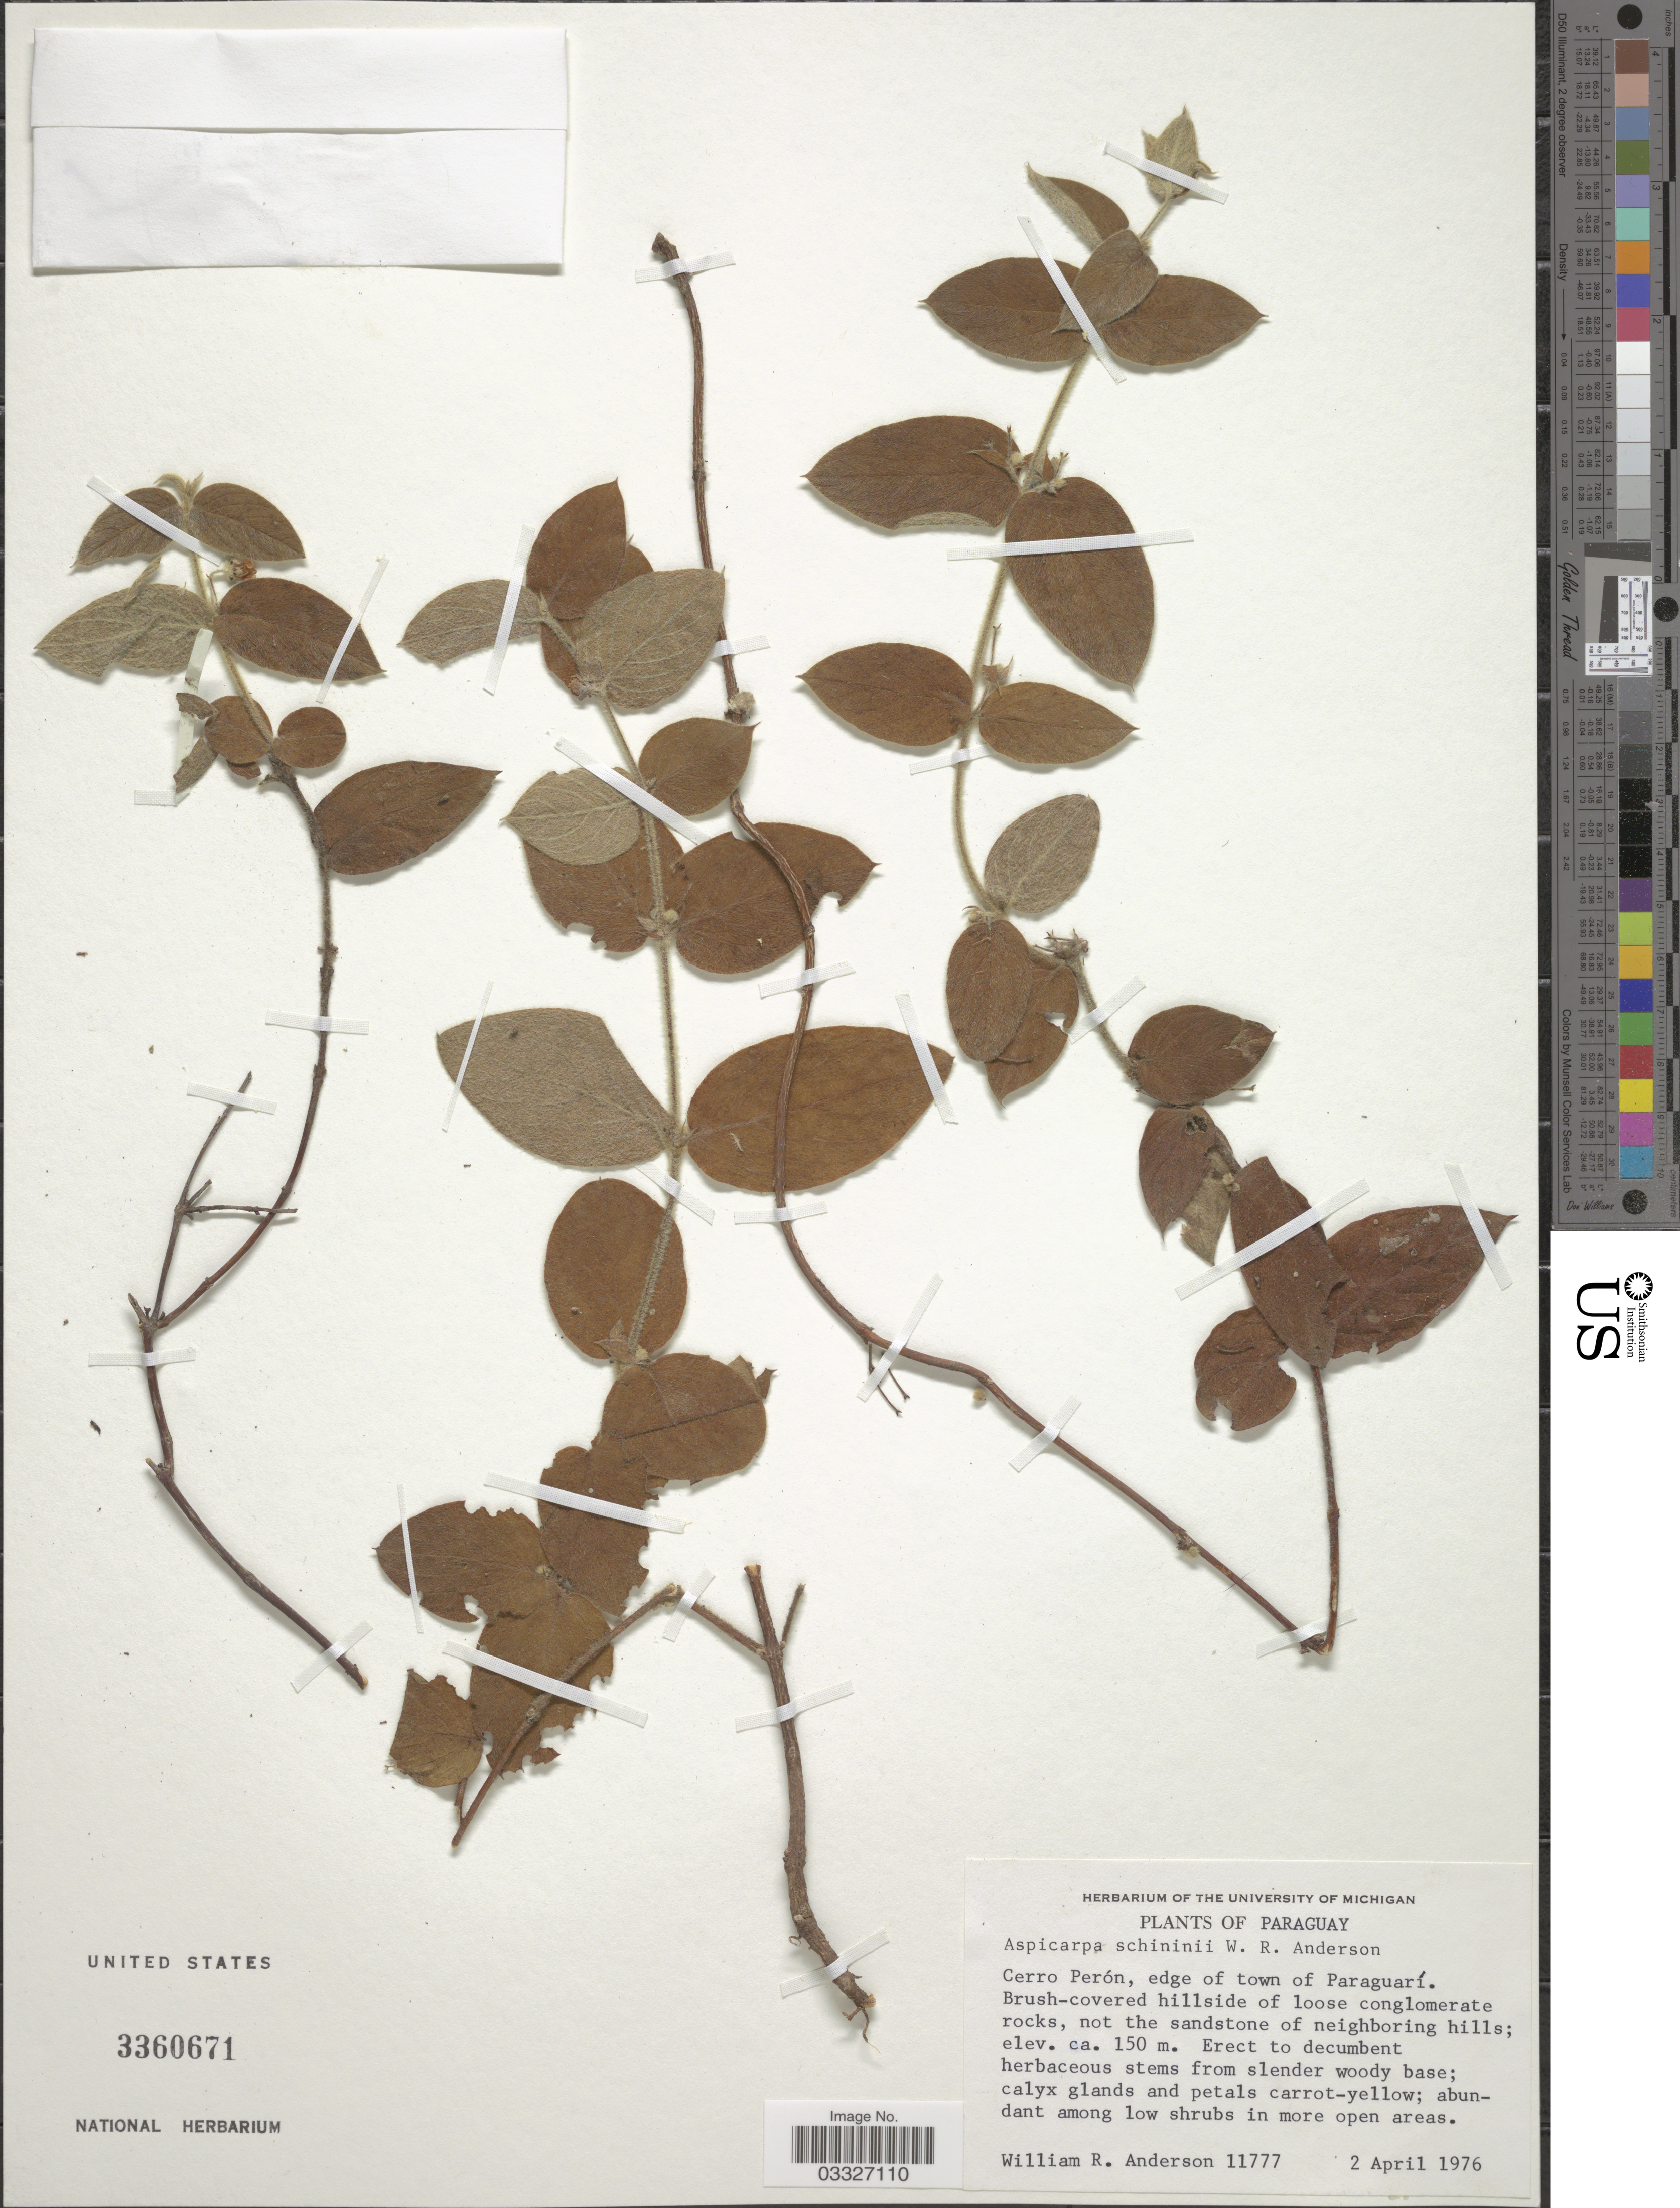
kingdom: Plantae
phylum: Tracheophyta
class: Magnoliopsida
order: Malpighiales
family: Malpighiaceae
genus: Aspicarpa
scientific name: Aspicarpa schininii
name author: W.R. Anderson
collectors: W. R. Anderson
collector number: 11777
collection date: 1976-04-02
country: Paraguay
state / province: Paraguari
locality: Cerro Perón, edge of town of Paraguarí.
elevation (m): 150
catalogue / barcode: US 3360671